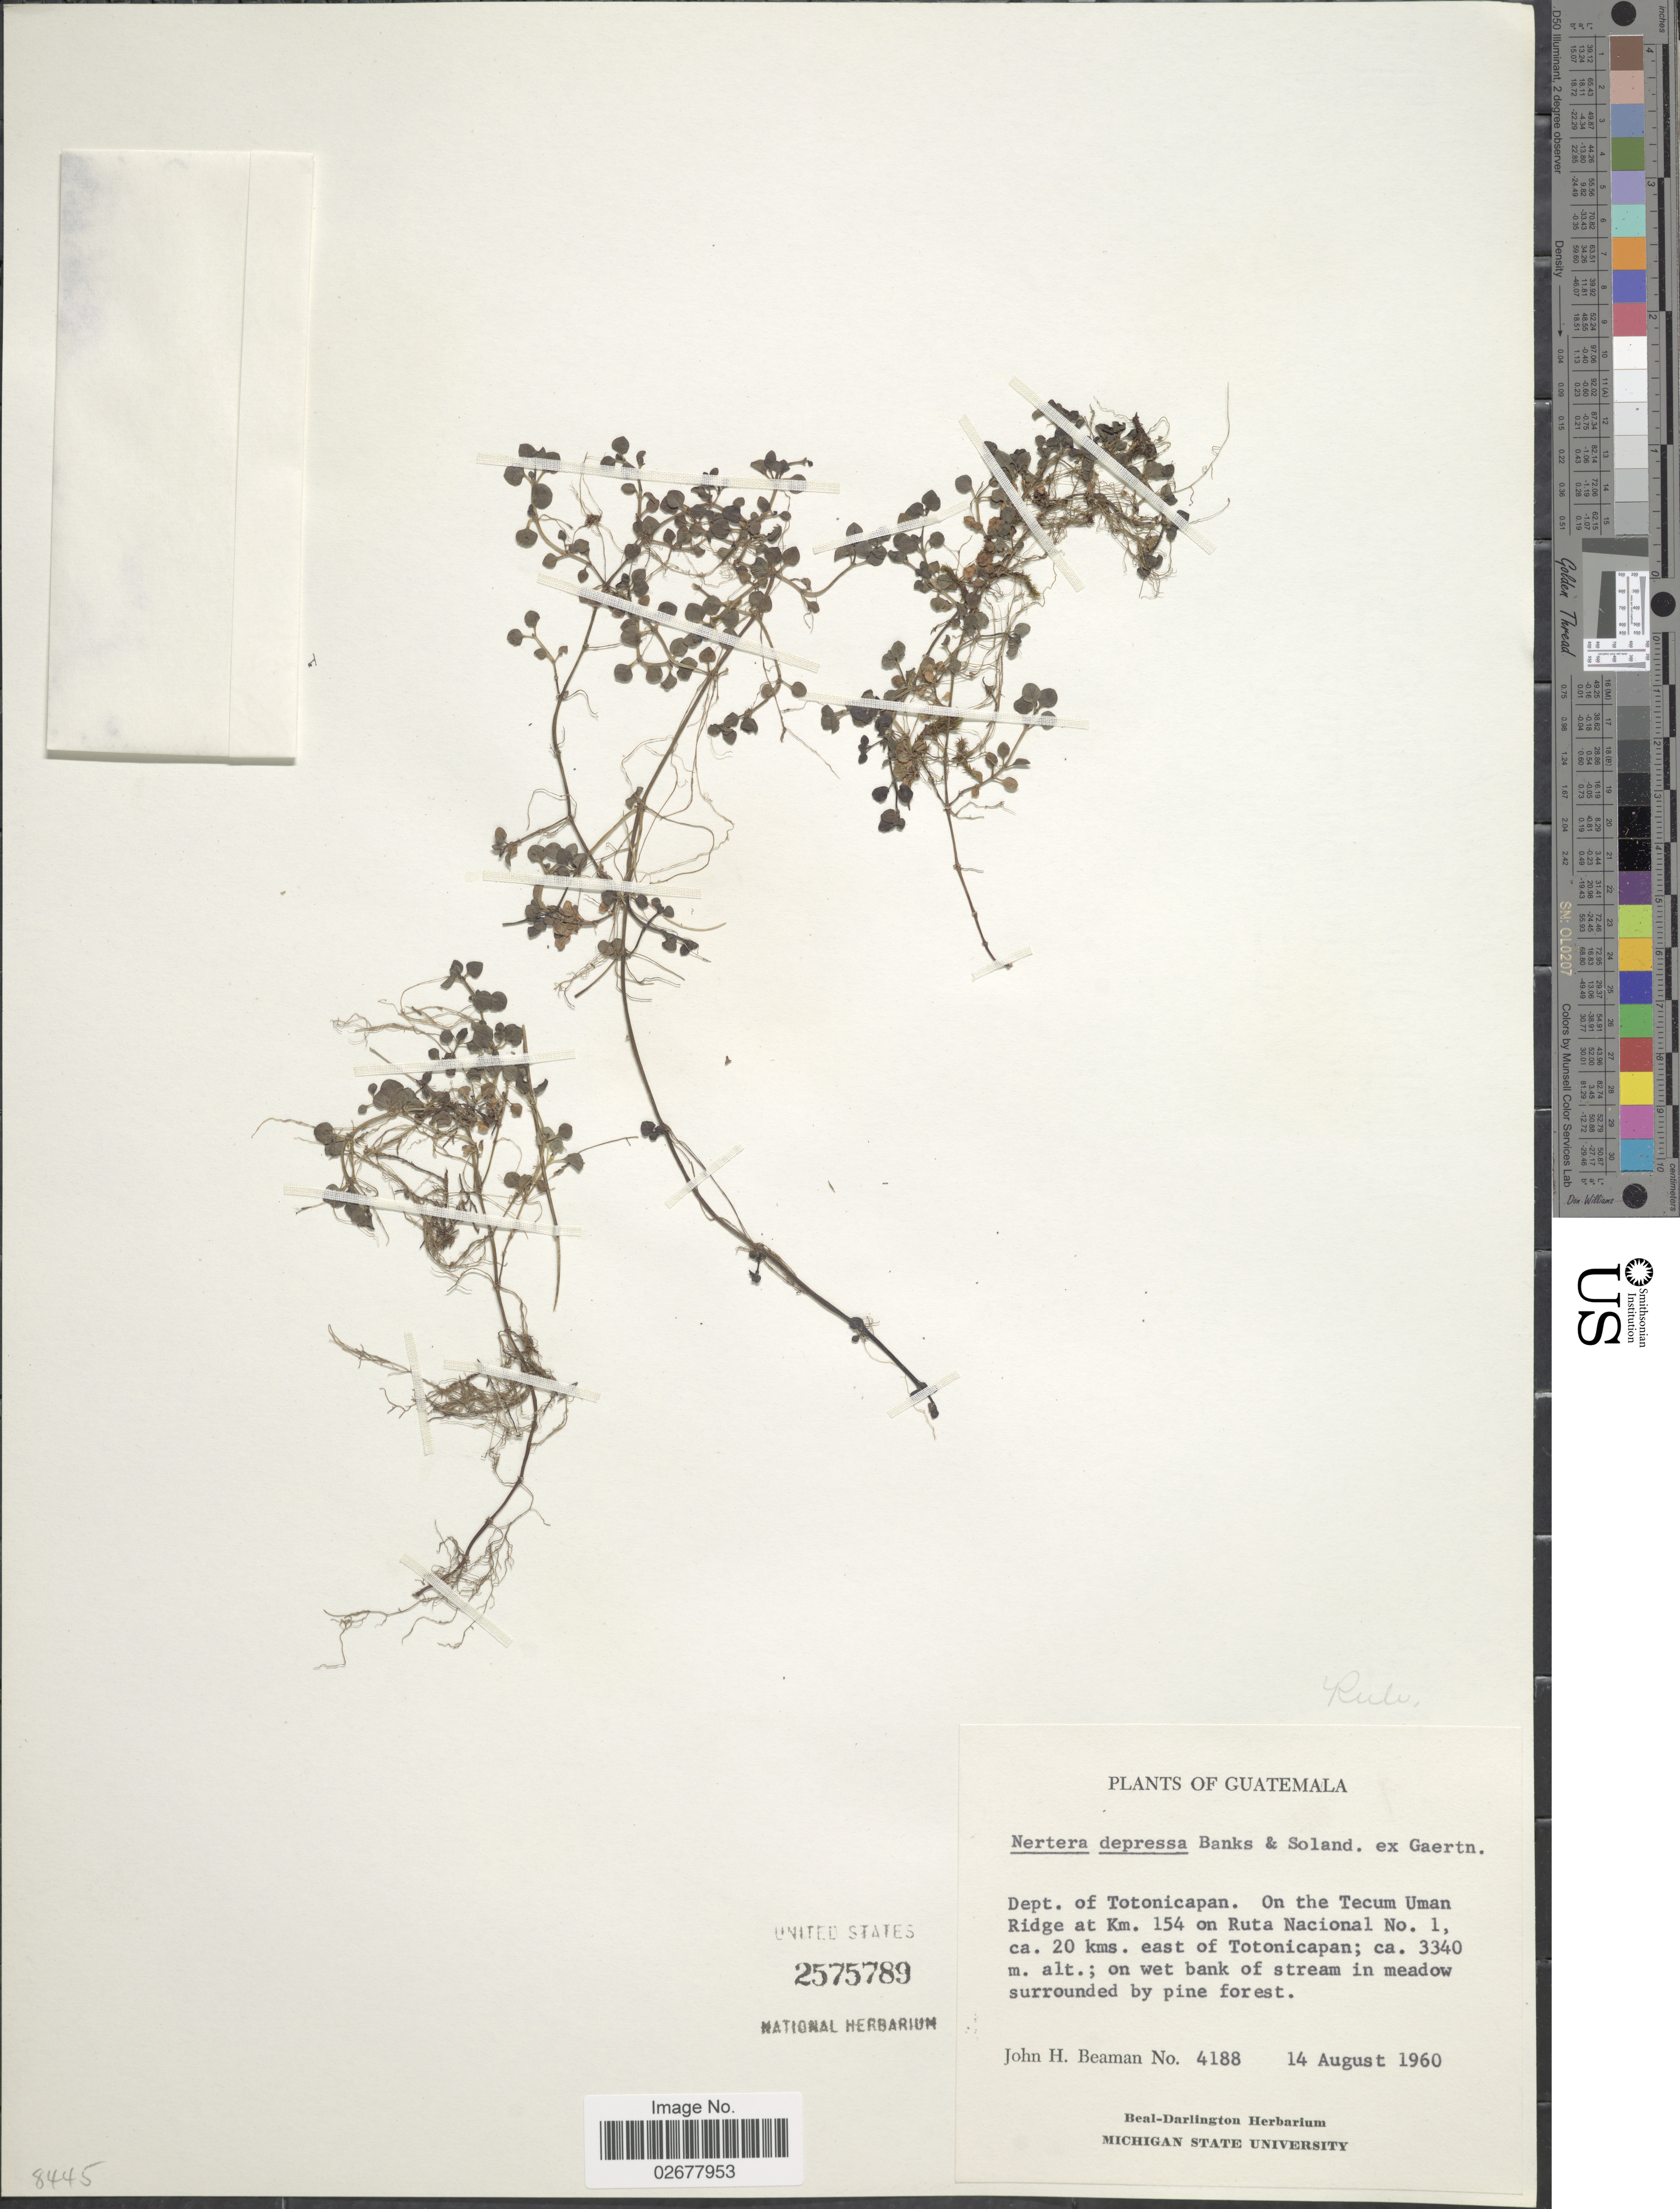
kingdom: Plantae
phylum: Tracheophyta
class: Magnoliopsida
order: Gentianales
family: Rubiaceae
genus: Nertera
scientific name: Nertera depressa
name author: Banks & Sol. ex Gaertn.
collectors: J. H. Beaman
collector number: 4188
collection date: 1960-08-14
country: Guatemala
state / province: Totonicapan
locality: Dept. of Totonicapan. On the Tecum Uma Ridge at Km 154 on Ruta Nacional No. 1, ca. 20 kms east of Totonicapan; on wet bank of stream in meadow surrounded by pine forest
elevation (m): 3340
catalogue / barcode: US 2575789